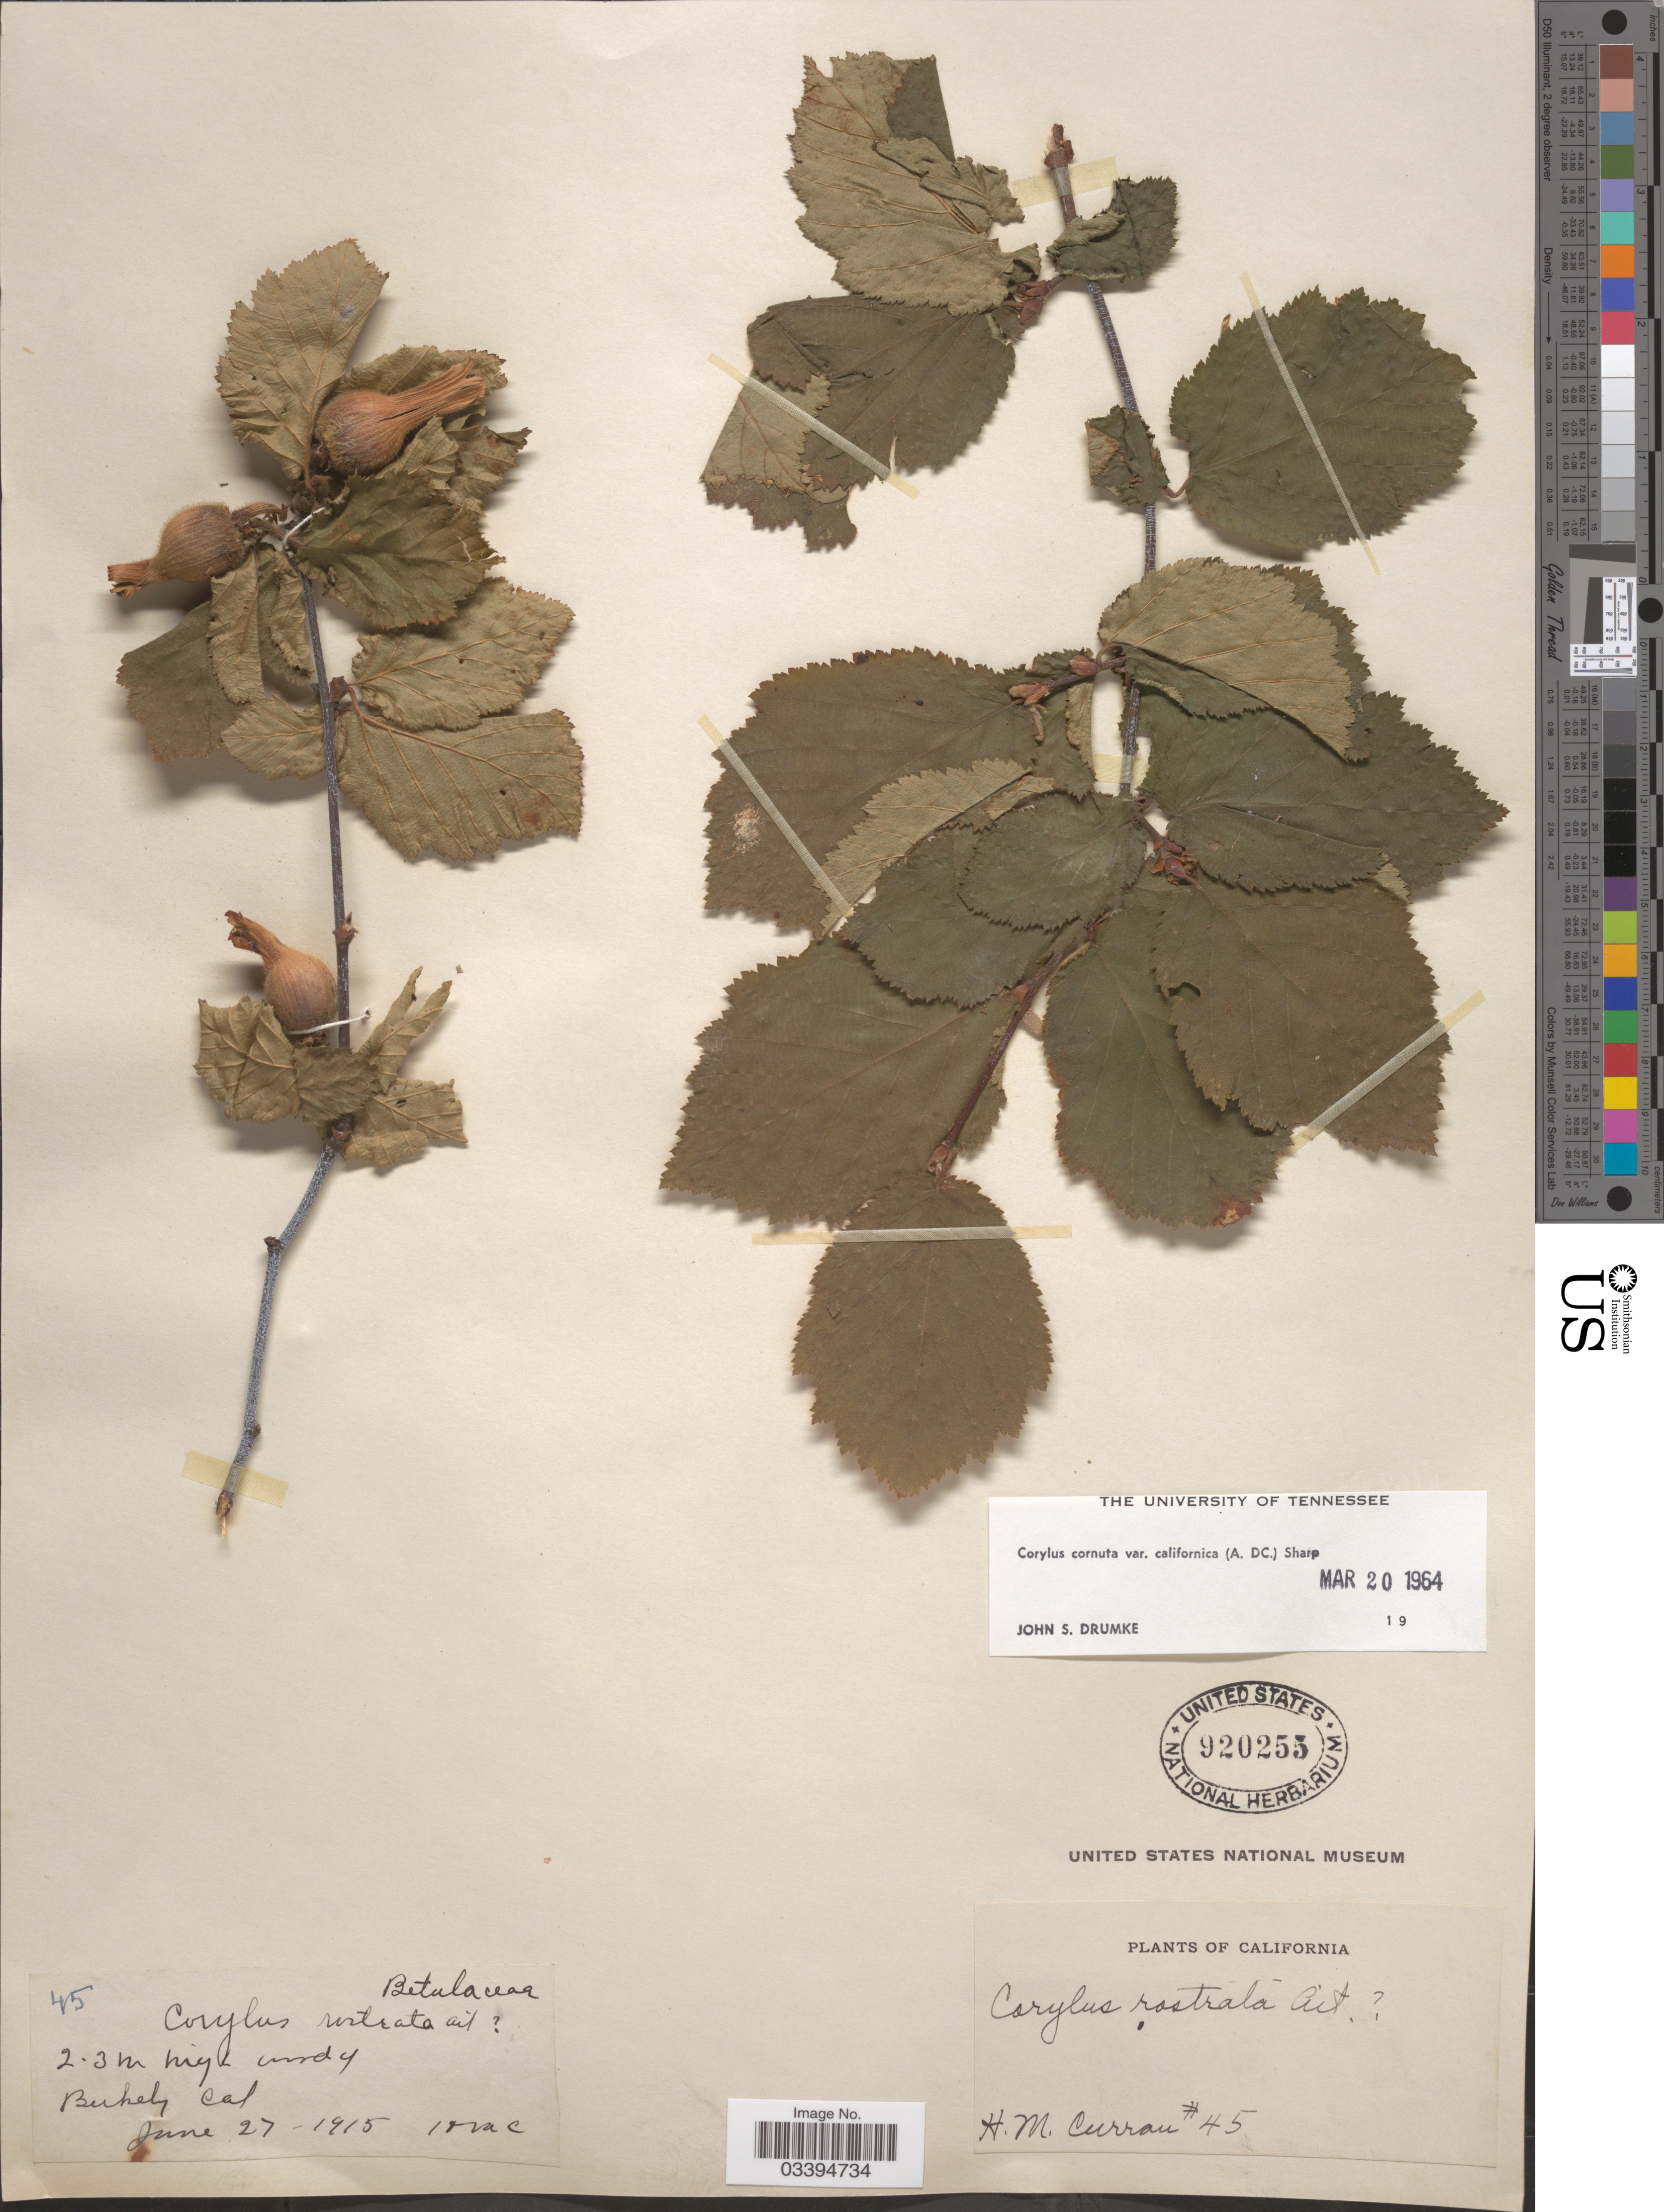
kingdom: Plantae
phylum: Tracheophyta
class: Magnoliopsida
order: Fagales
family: Betulaceae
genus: Corylus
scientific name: Corylus cornuta var. californica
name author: Marshall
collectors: H. M. Curran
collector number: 45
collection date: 1915-06-27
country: United States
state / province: California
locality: Bukely.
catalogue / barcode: US 920255